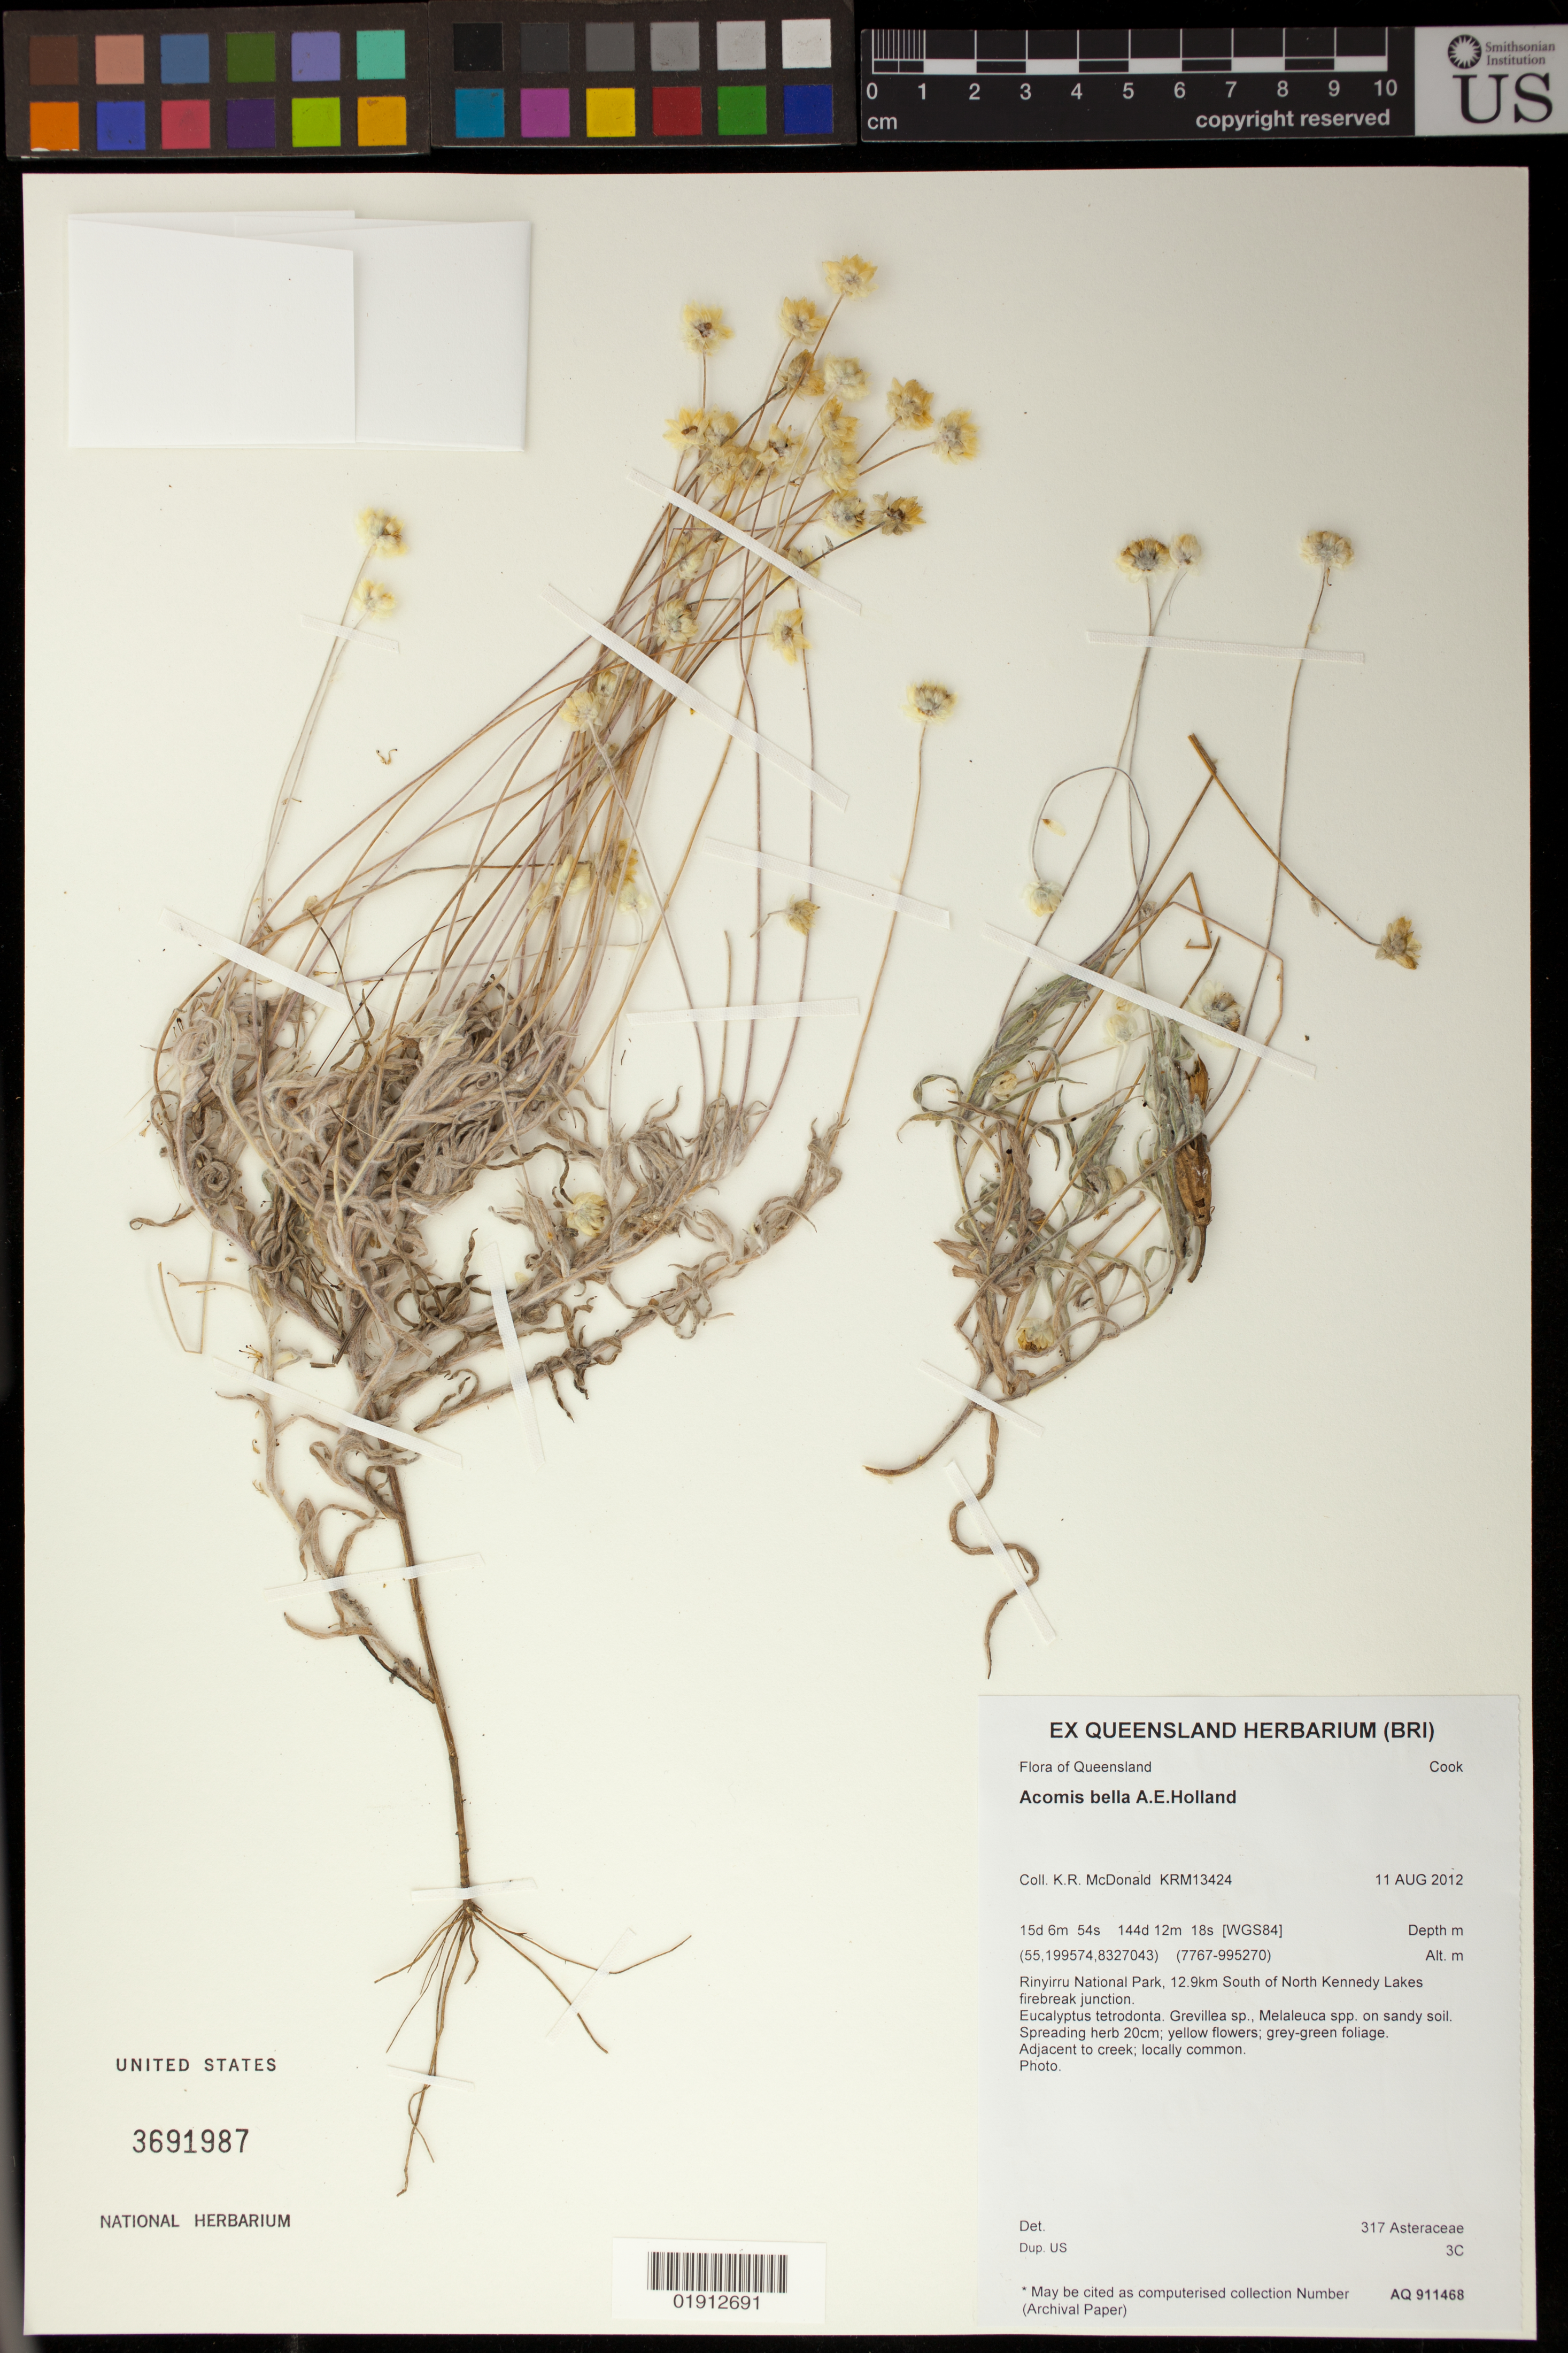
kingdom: Plantae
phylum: Tracheophyta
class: Magnoliopsida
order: Asterales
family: Asteraceae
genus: Acomis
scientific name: Acomis bella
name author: A.E. Holland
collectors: K. McDonald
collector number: KRM13424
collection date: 2012-08-11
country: Australia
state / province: Queensland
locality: Cook, Rinyirru National Park, 12.9km South of North Kennedy Lakes firebreak junction.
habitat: Adjacent to creek, on sandy soil.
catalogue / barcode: US 3691987